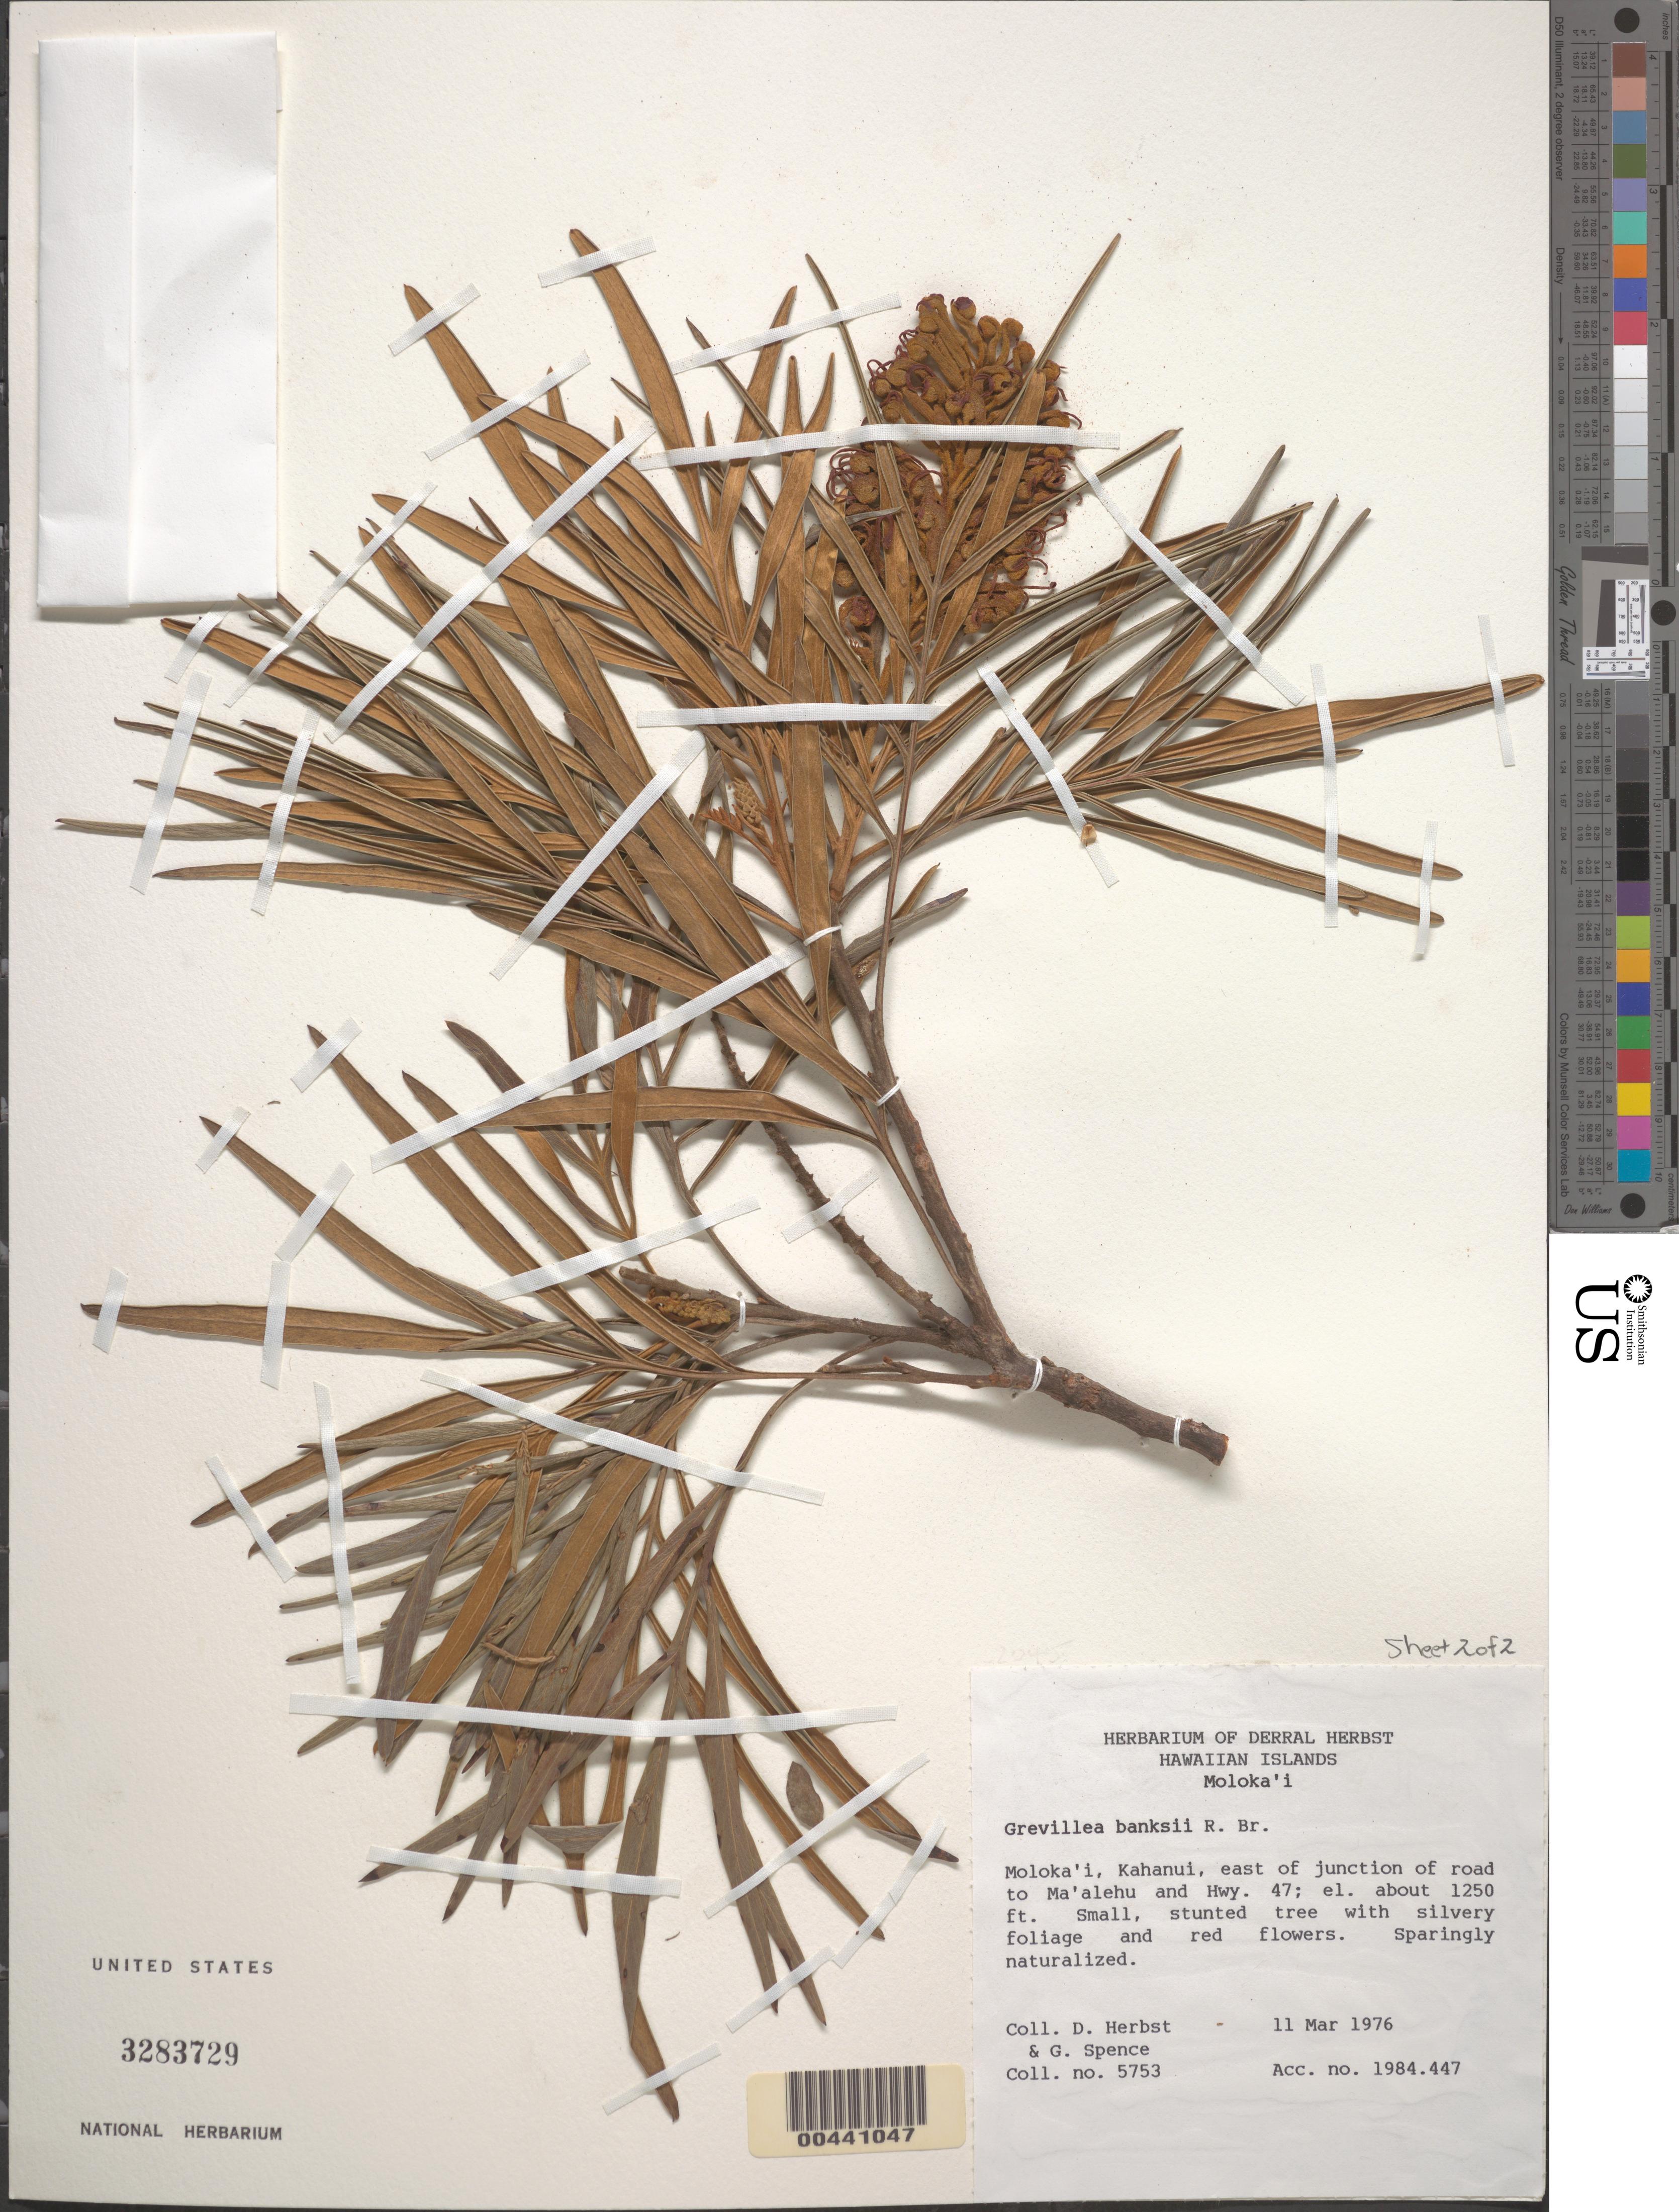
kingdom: Plantae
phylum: Tracheophyta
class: Magnoliopsida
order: Proteales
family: Proteaceae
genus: Grevillea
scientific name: Grevillea banksii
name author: R. Br.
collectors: D. R. Herbst & G. Spence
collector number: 5753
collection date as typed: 11 Mar 1976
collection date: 1976-03-11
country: United States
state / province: Hawaii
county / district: Maui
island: Moloka'i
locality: Kahanui, E of junction of road to Ma'alehu and Hwy. 47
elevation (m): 381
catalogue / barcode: US 3283729